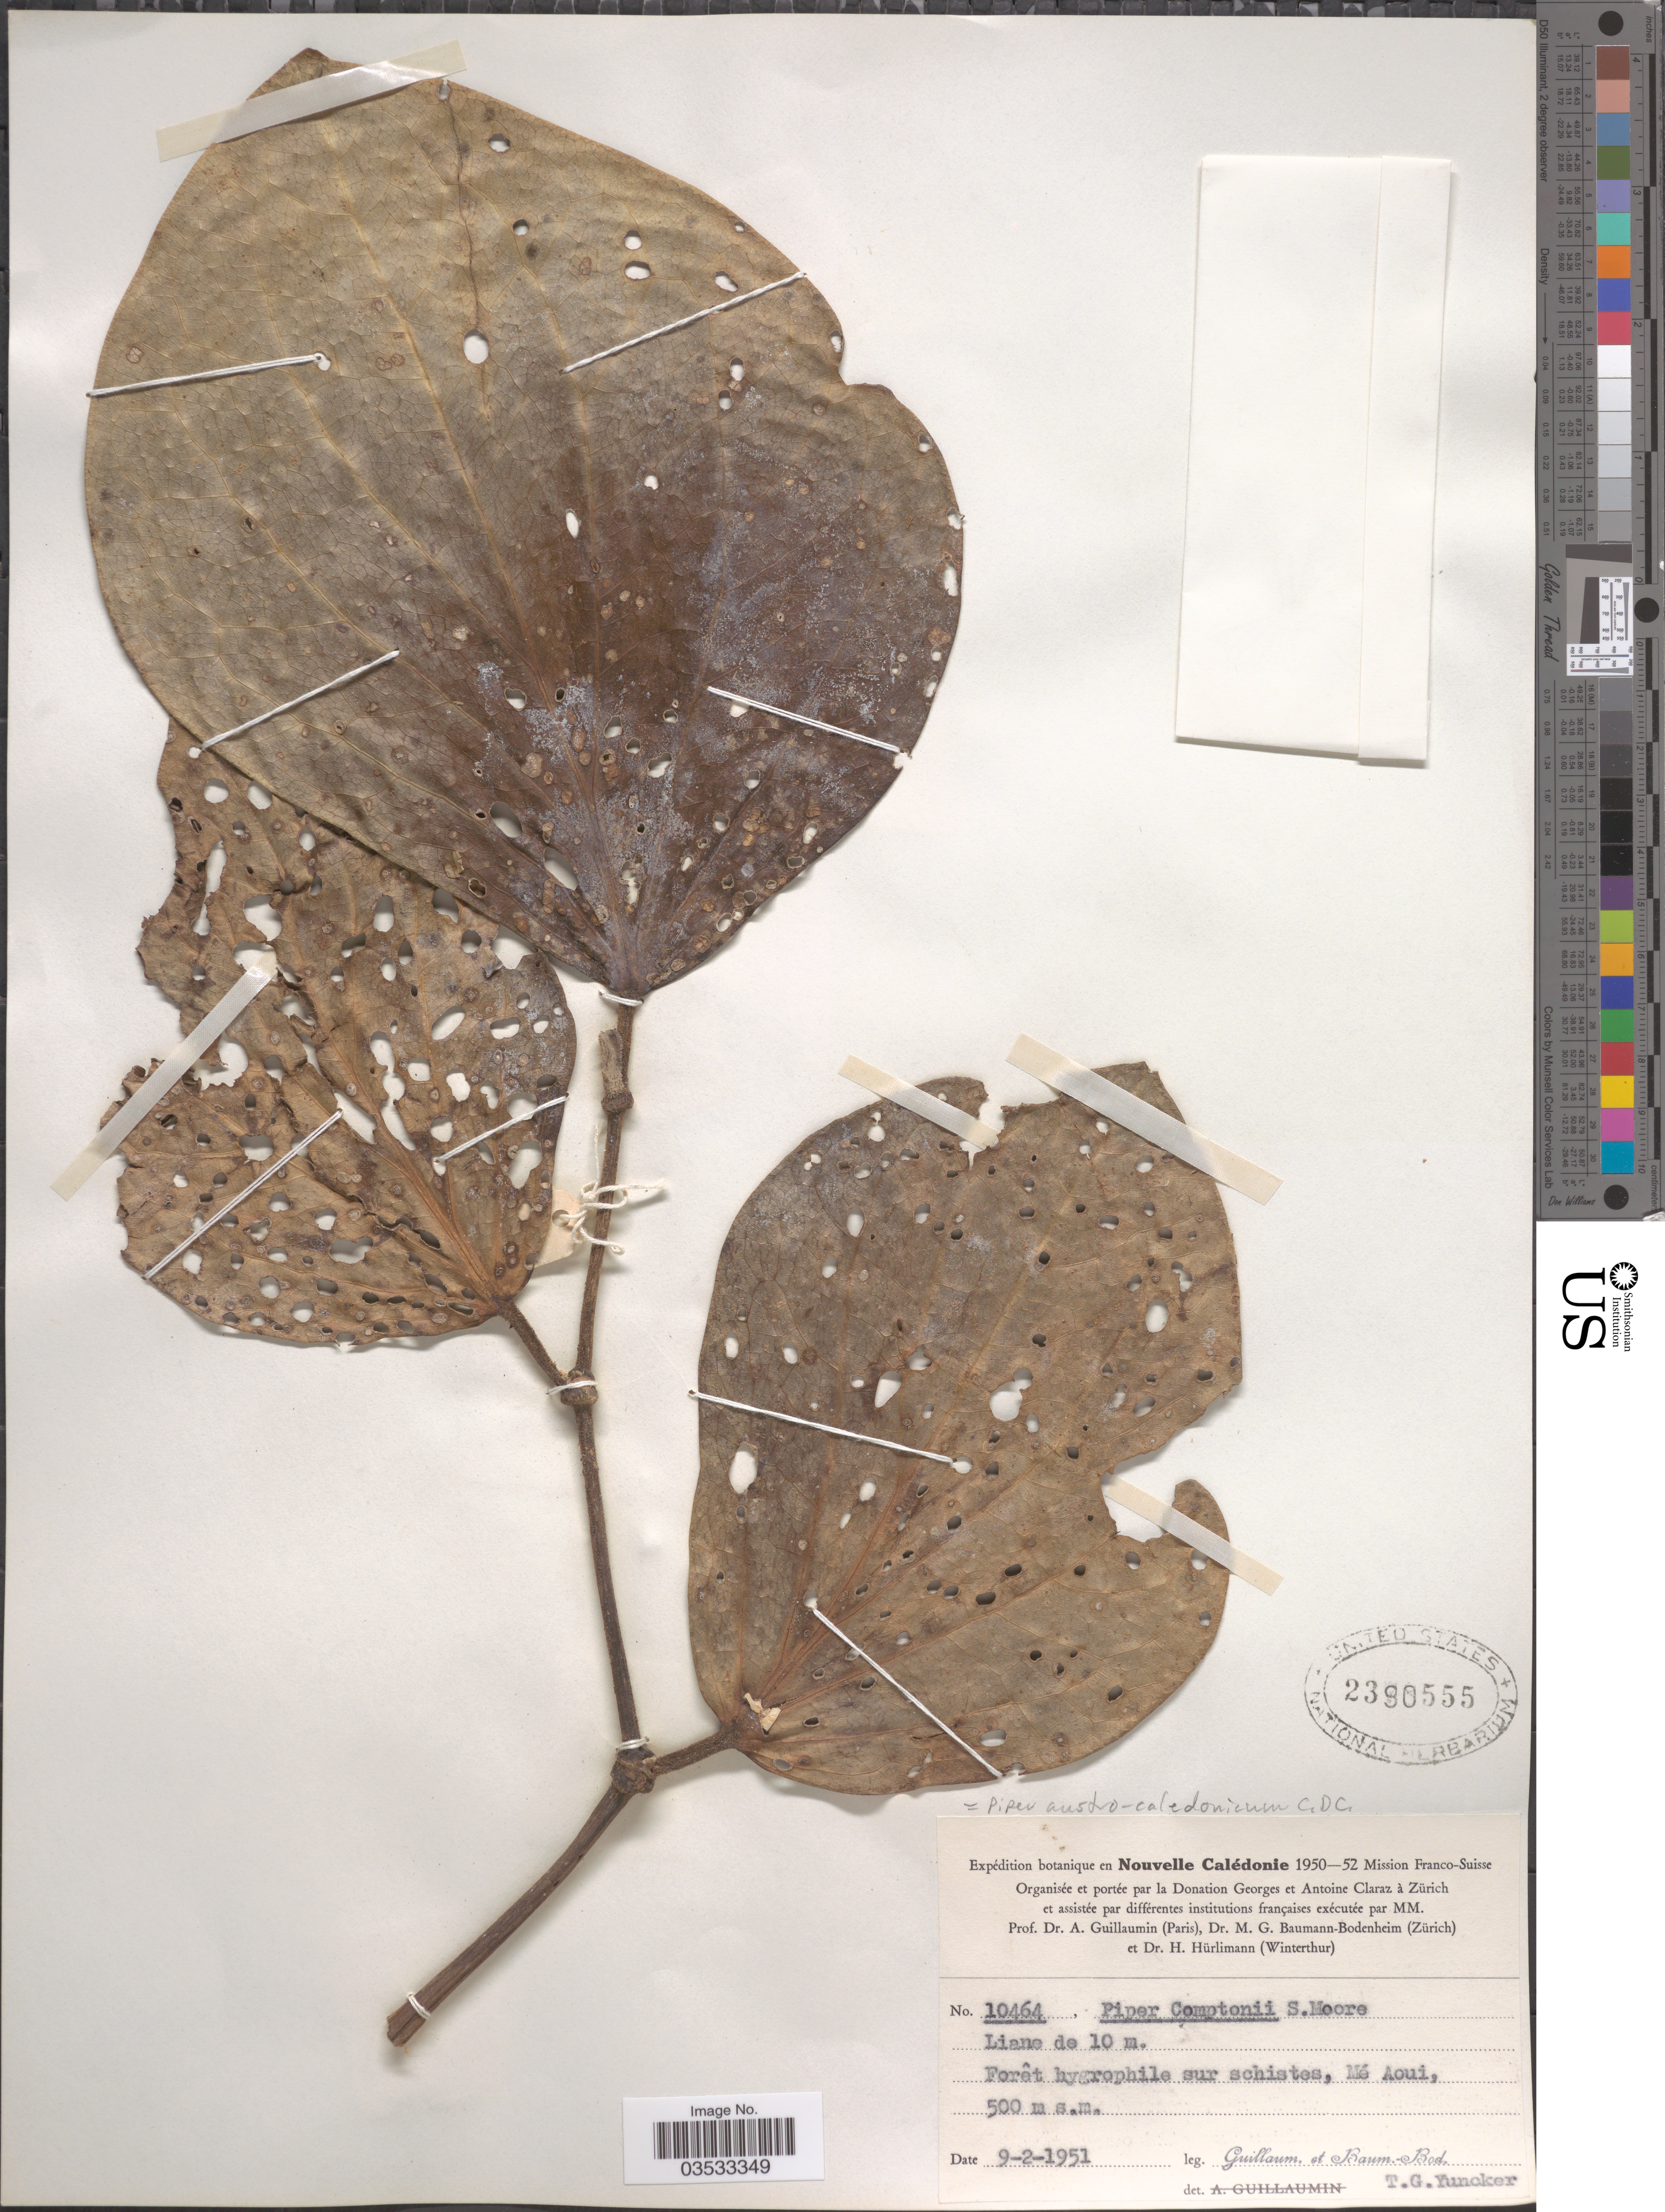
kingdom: Plantae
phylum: Tracheophyta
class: Magnoliopsida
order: Piperales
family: Piperaceae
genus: Piper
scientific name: Piper austrocaledonicum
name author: C. DC.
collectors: A. Guillaumin & M. G. Baumann-Bodenheim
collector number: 10464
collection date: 1951-02-09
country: New Caledonia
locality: Nouvelle Calédonie. Forêt hygrophile sur schistes, Mé Aoui.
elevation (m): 500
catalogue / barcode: US 2390555